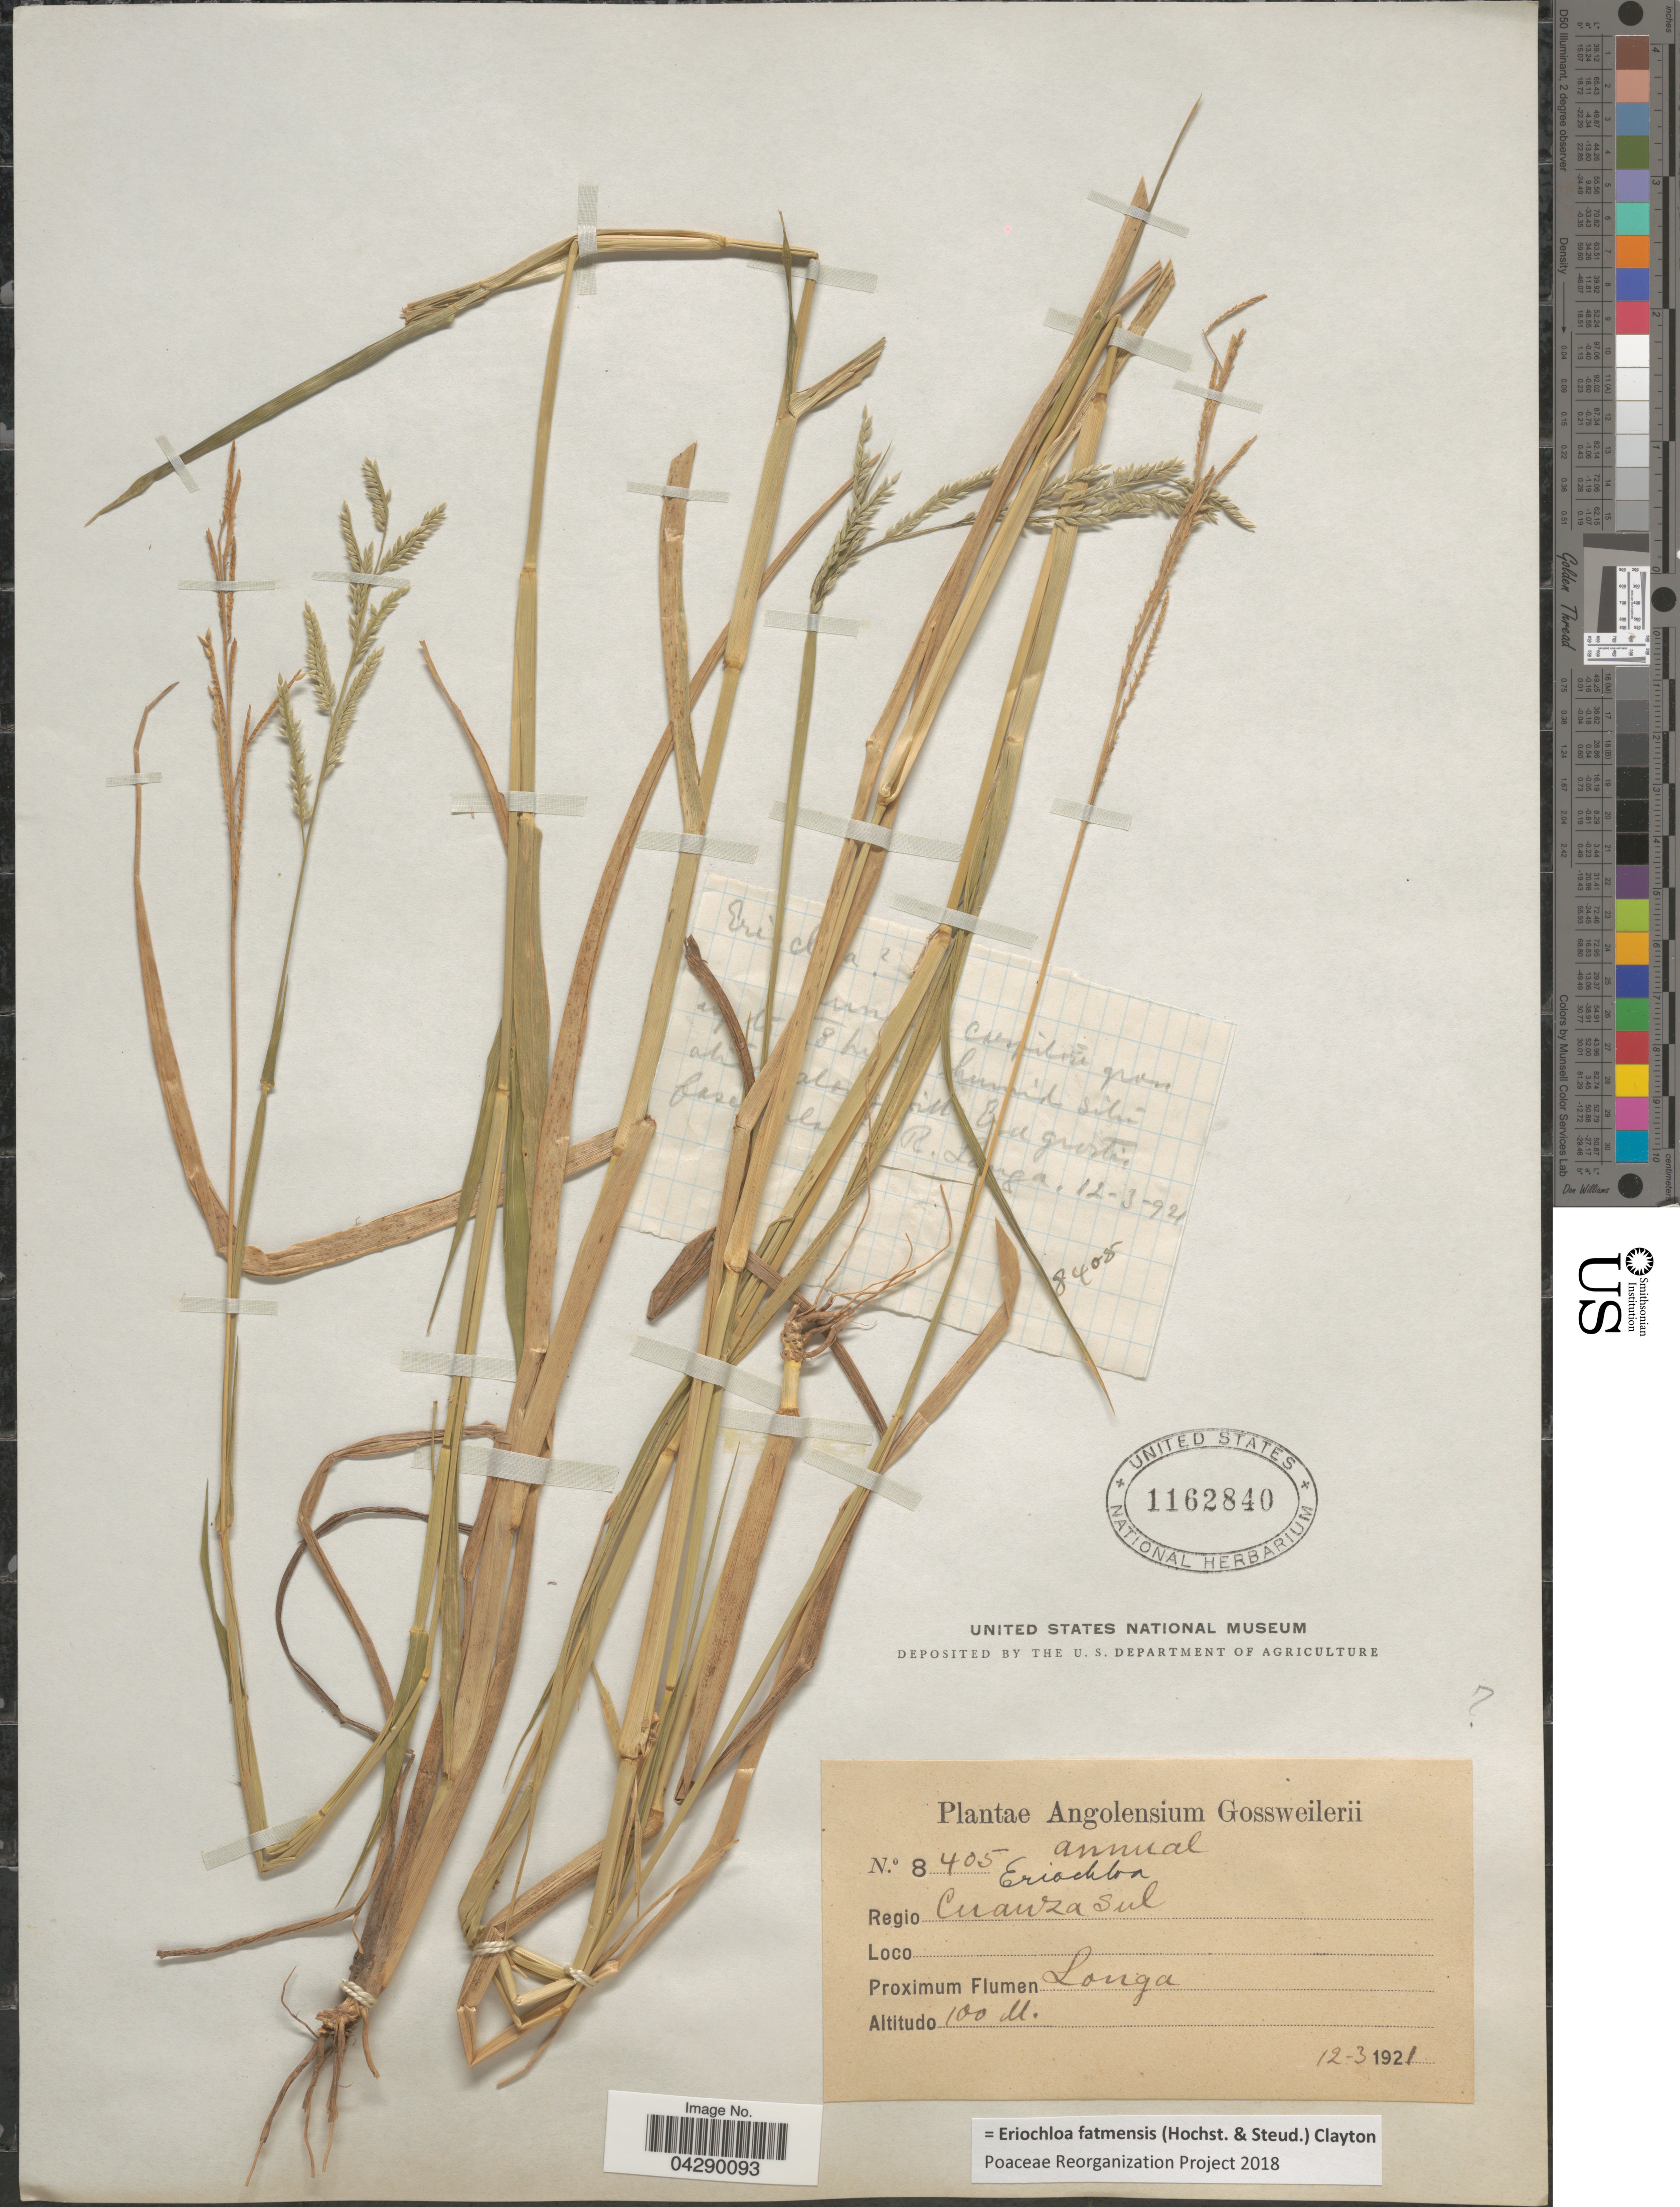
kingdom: Plantae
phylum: Tracheophyta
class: Liliopsida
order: Poales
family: Poaceae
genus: Eriochloa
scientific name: Eriochloa fatmensis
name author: (Hochst. & Steud.) Clayton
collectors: -. Gossweiler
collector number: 8405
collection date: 1921-03-12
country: Angola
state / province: Cuanza Sul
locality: Regio Cuanza Sul. Proximum Longa.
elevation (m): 100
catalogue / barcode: US 1162840